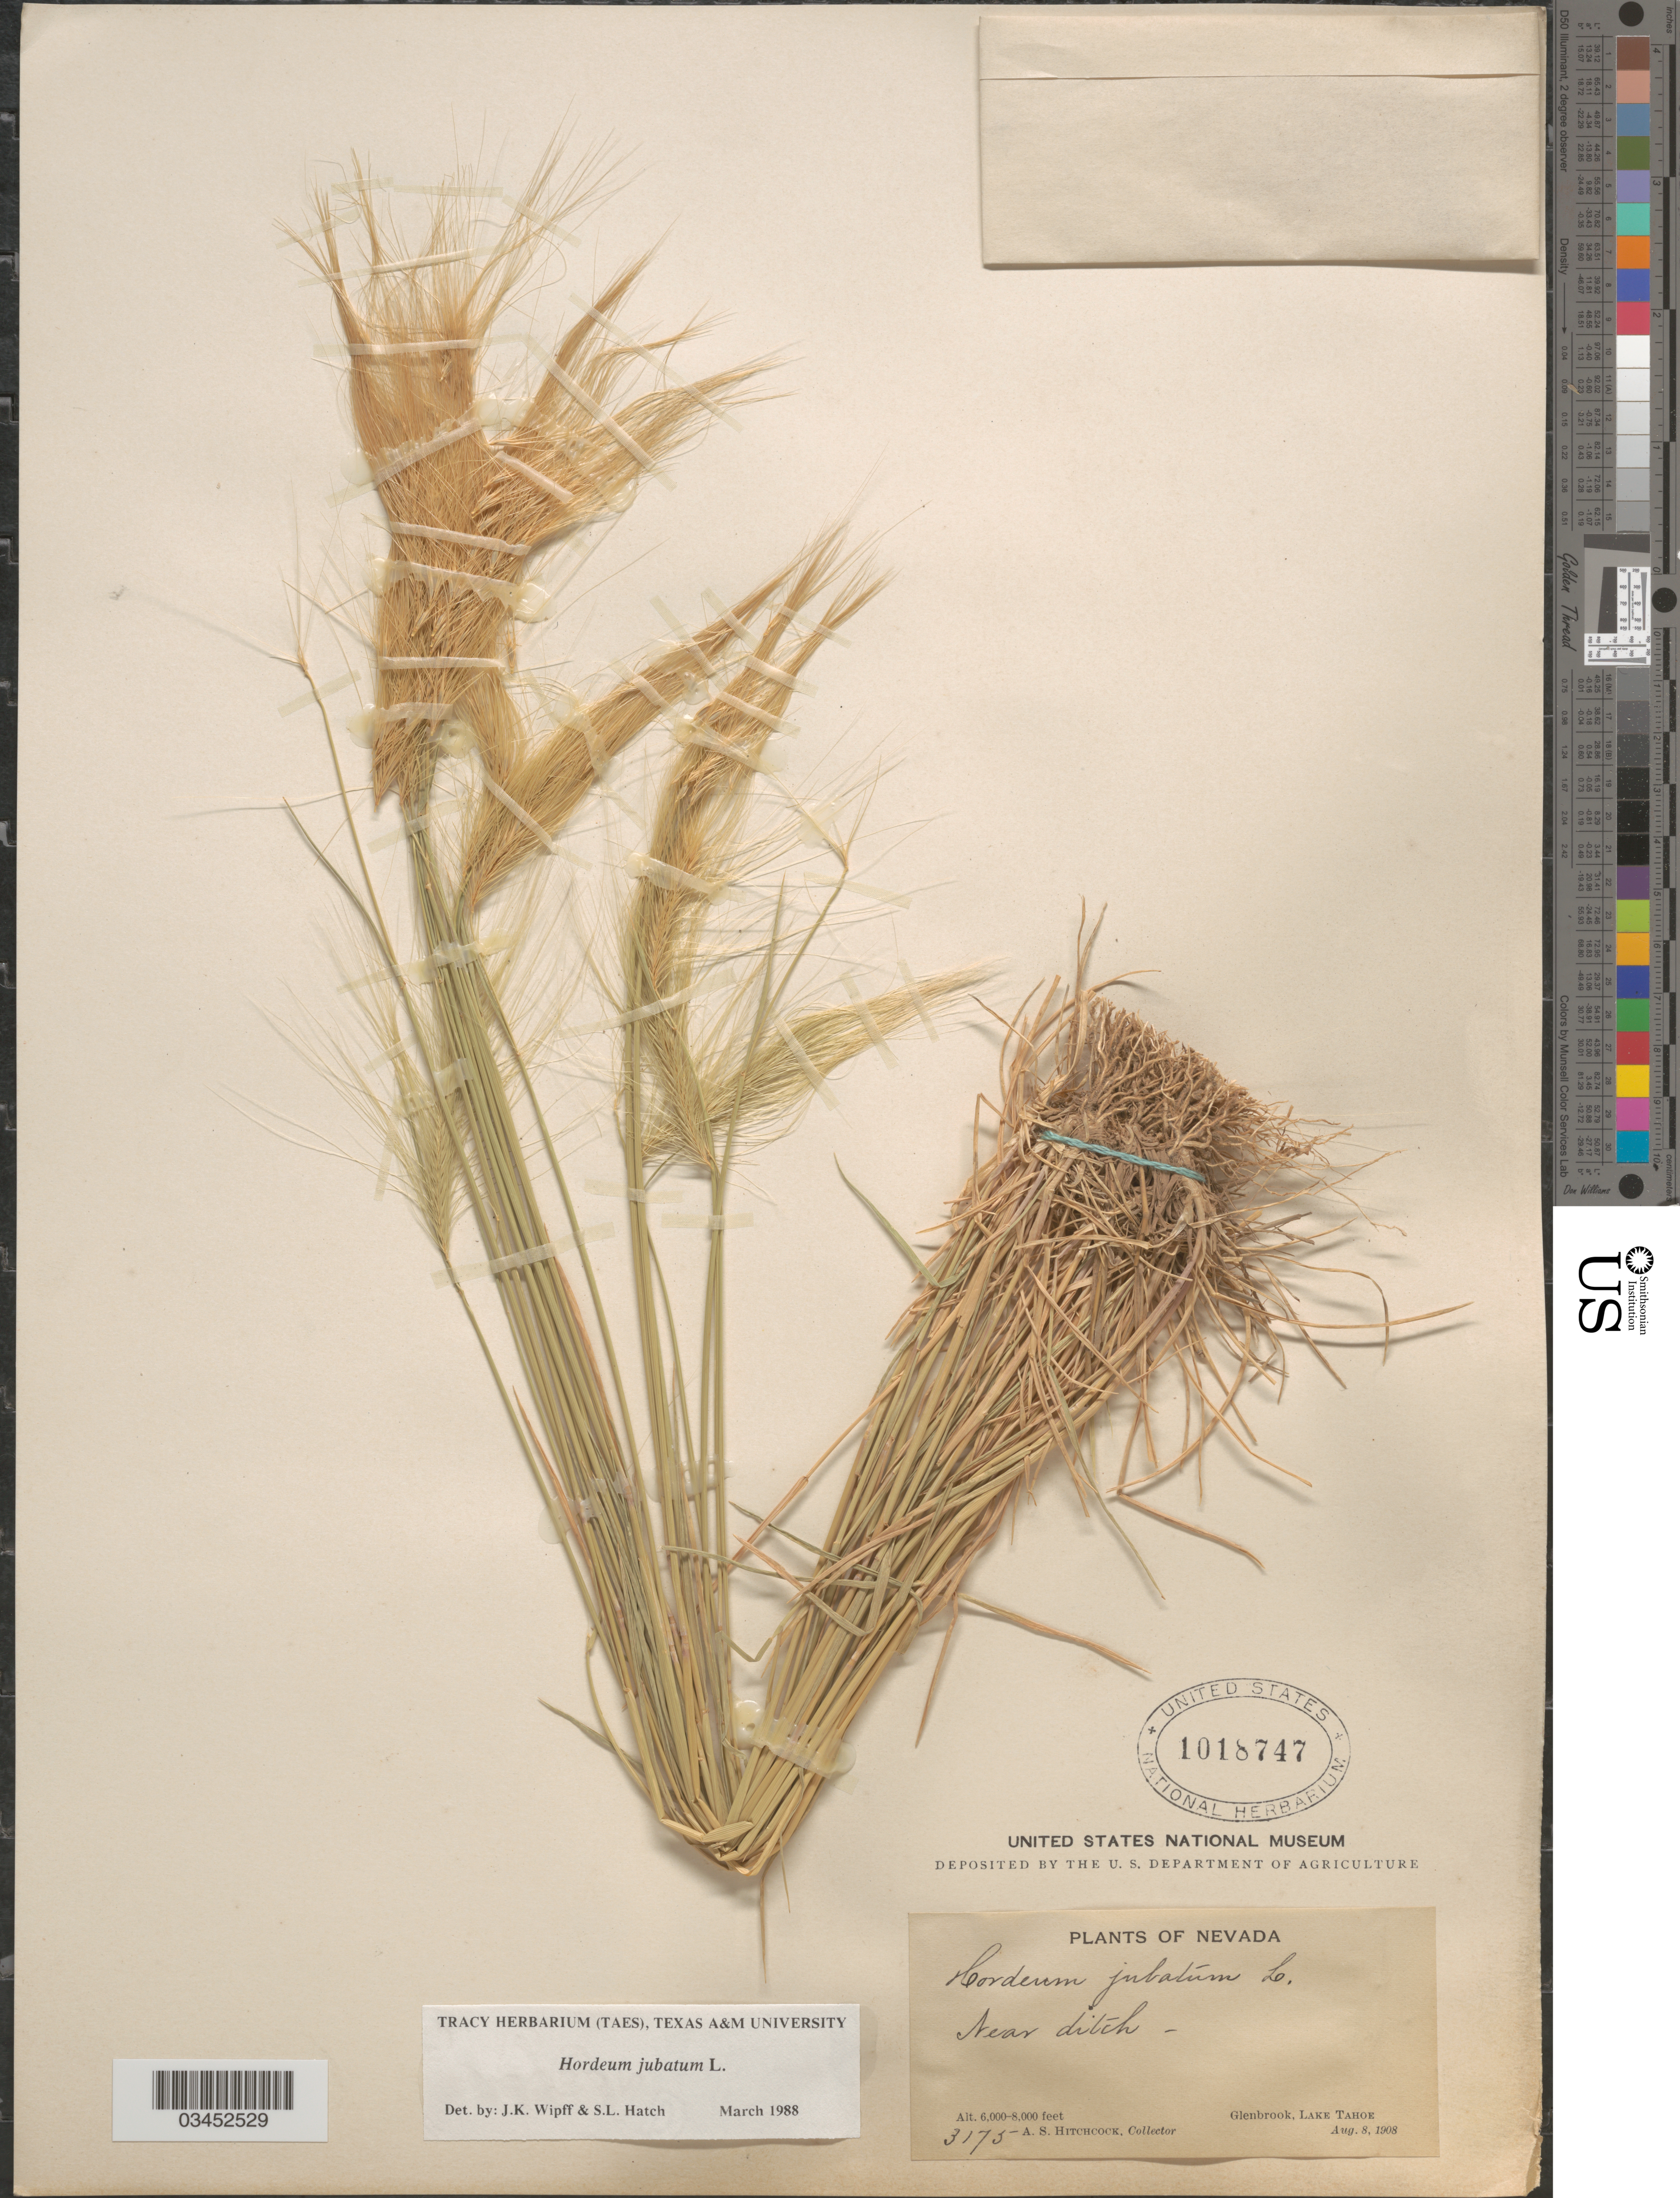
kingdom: Plantae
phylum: Tracheophyta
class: Liliopsida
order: Poales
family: Poaceae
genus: Hordeum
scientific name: Hordeum jubatum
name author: L.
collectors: A. S. Hitchcock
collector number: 3175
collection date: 1908-08-08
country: United States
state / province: Nevada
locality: Near ditch. Glenbrook, Lake Tahoe.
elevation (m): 1829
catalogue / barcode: US 1018747